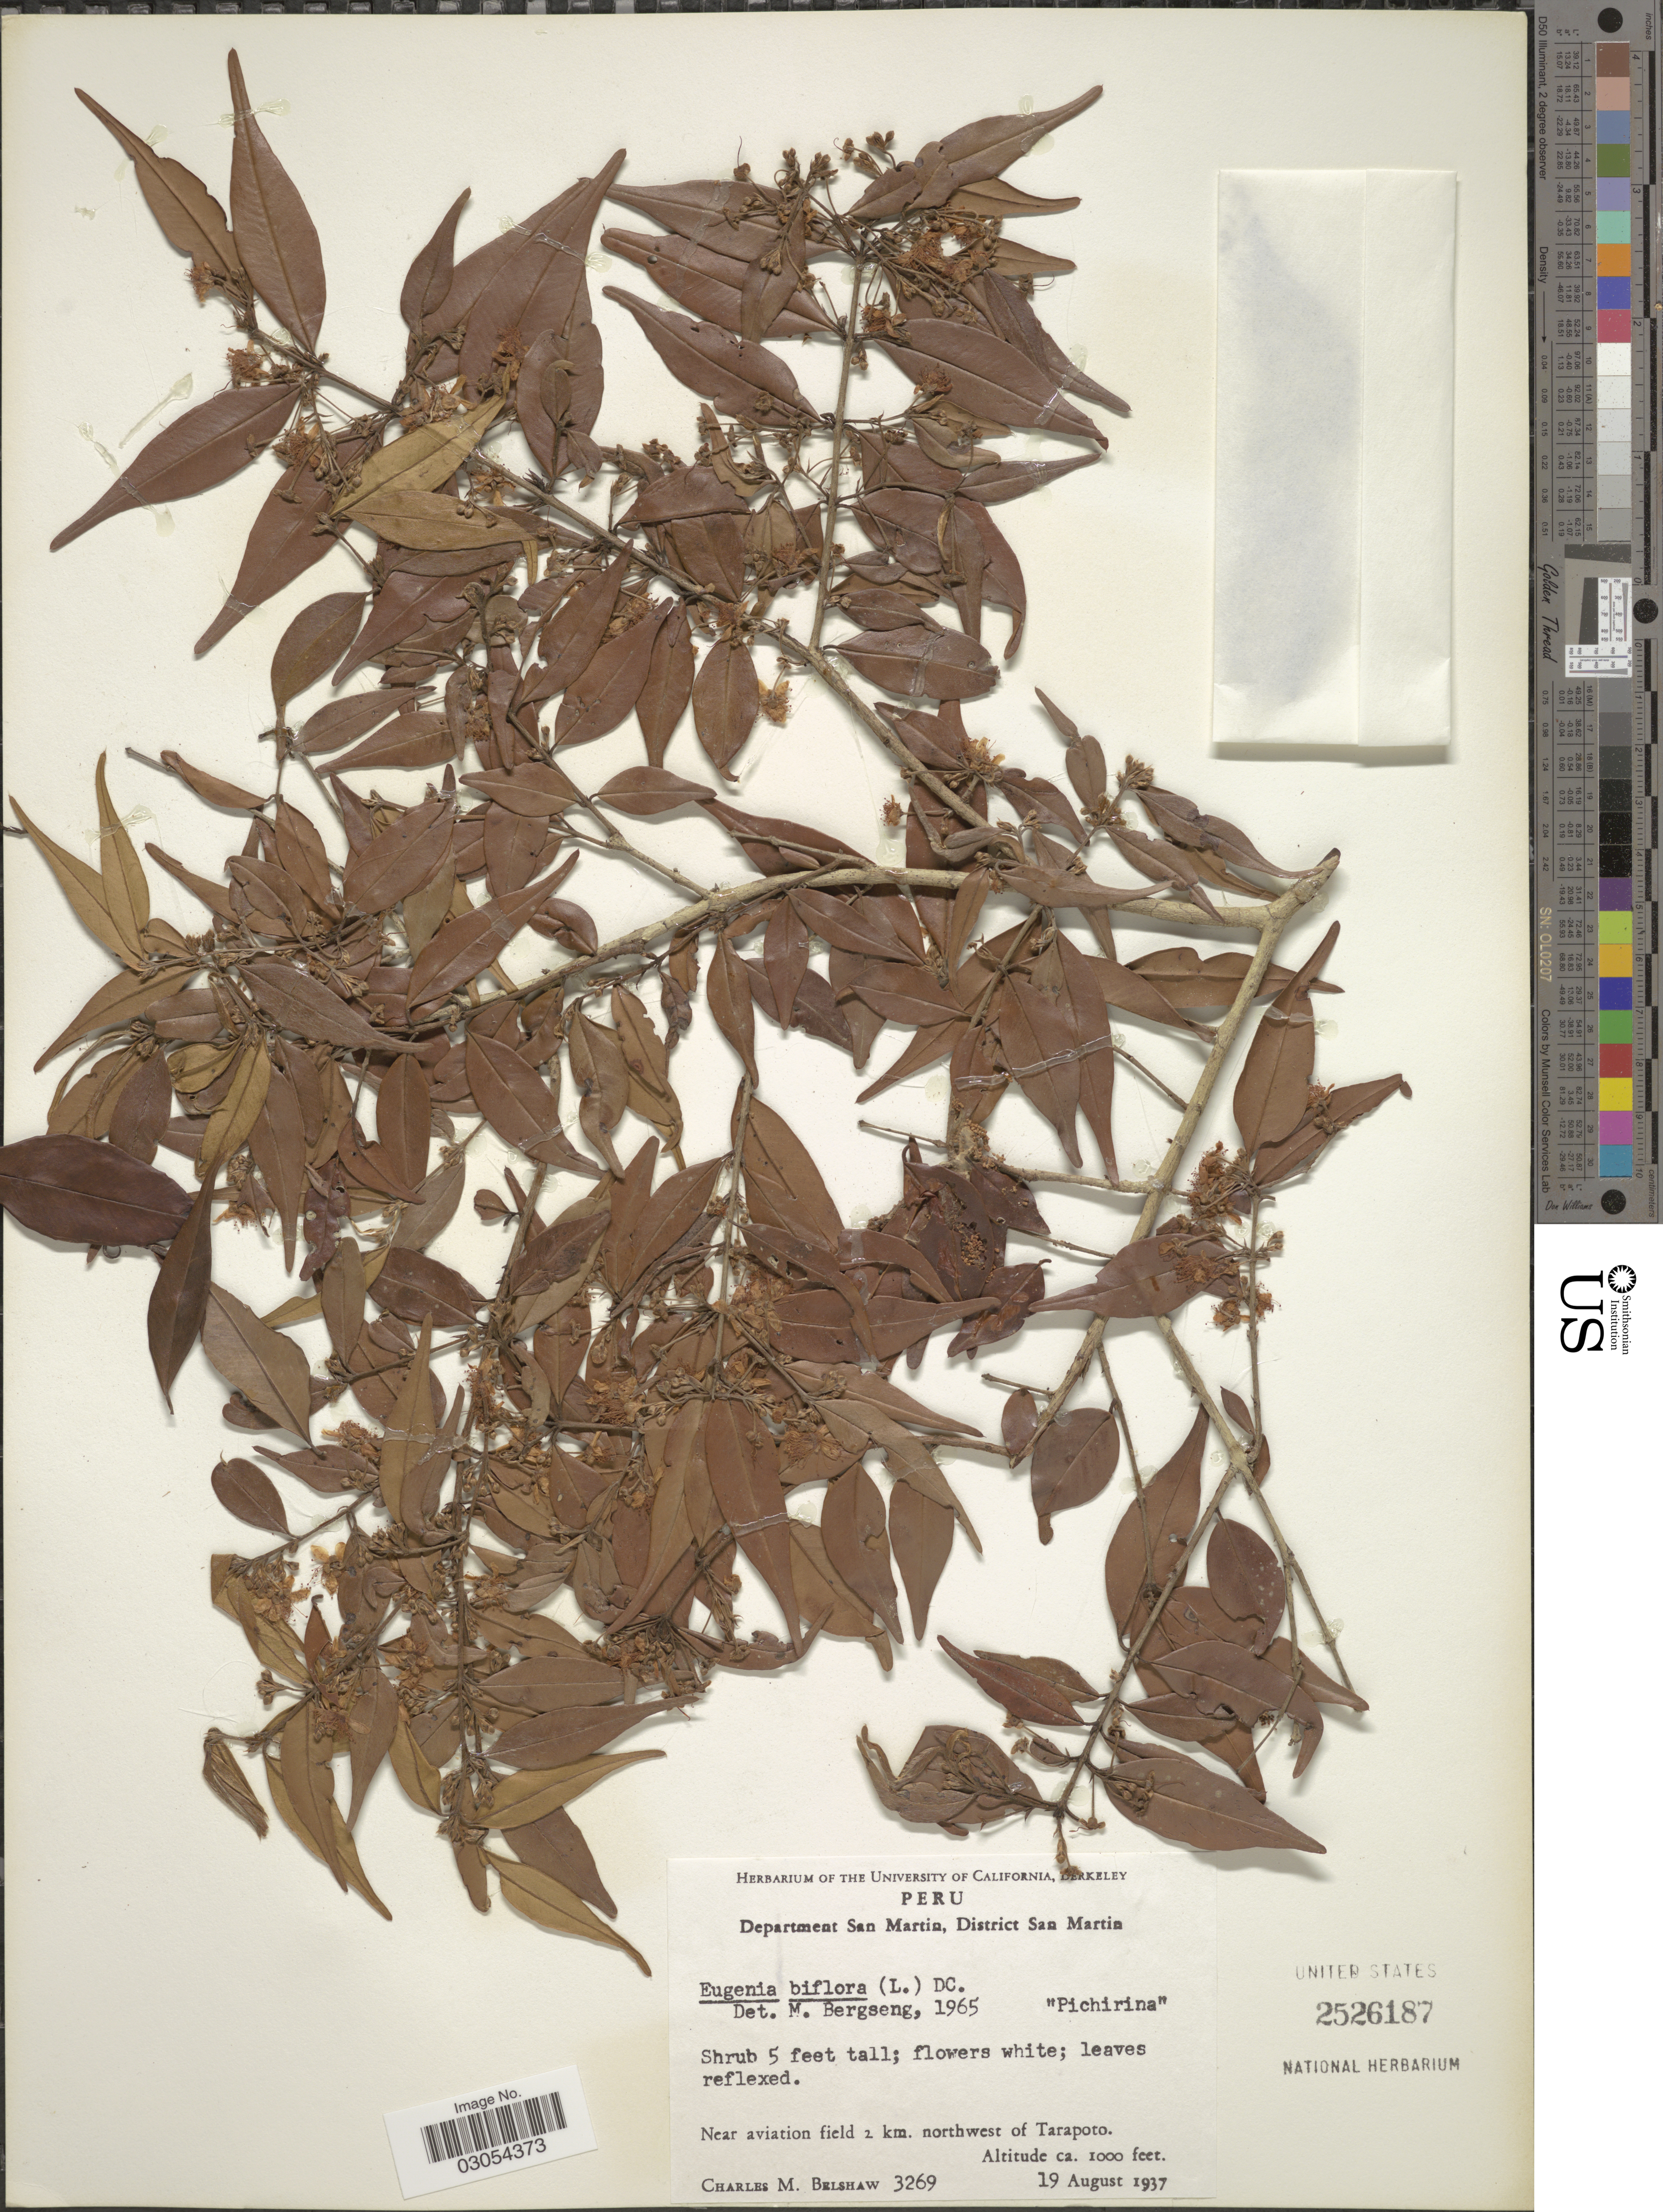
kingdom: Plantae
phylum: Tracheophyta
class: Magnoliopsida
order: Myrtales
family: Myrtaceae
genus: Eugenia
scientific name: Eugenia biflora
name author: (L.) DC.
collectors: C. Shaw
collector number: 3269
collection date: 1937-08-19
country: Peru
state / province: San Martín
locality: Department San Martin, District San Martin. Near aviation field 2 km. northwest of Tarapoto.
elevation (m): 305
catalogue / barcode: US 2526187